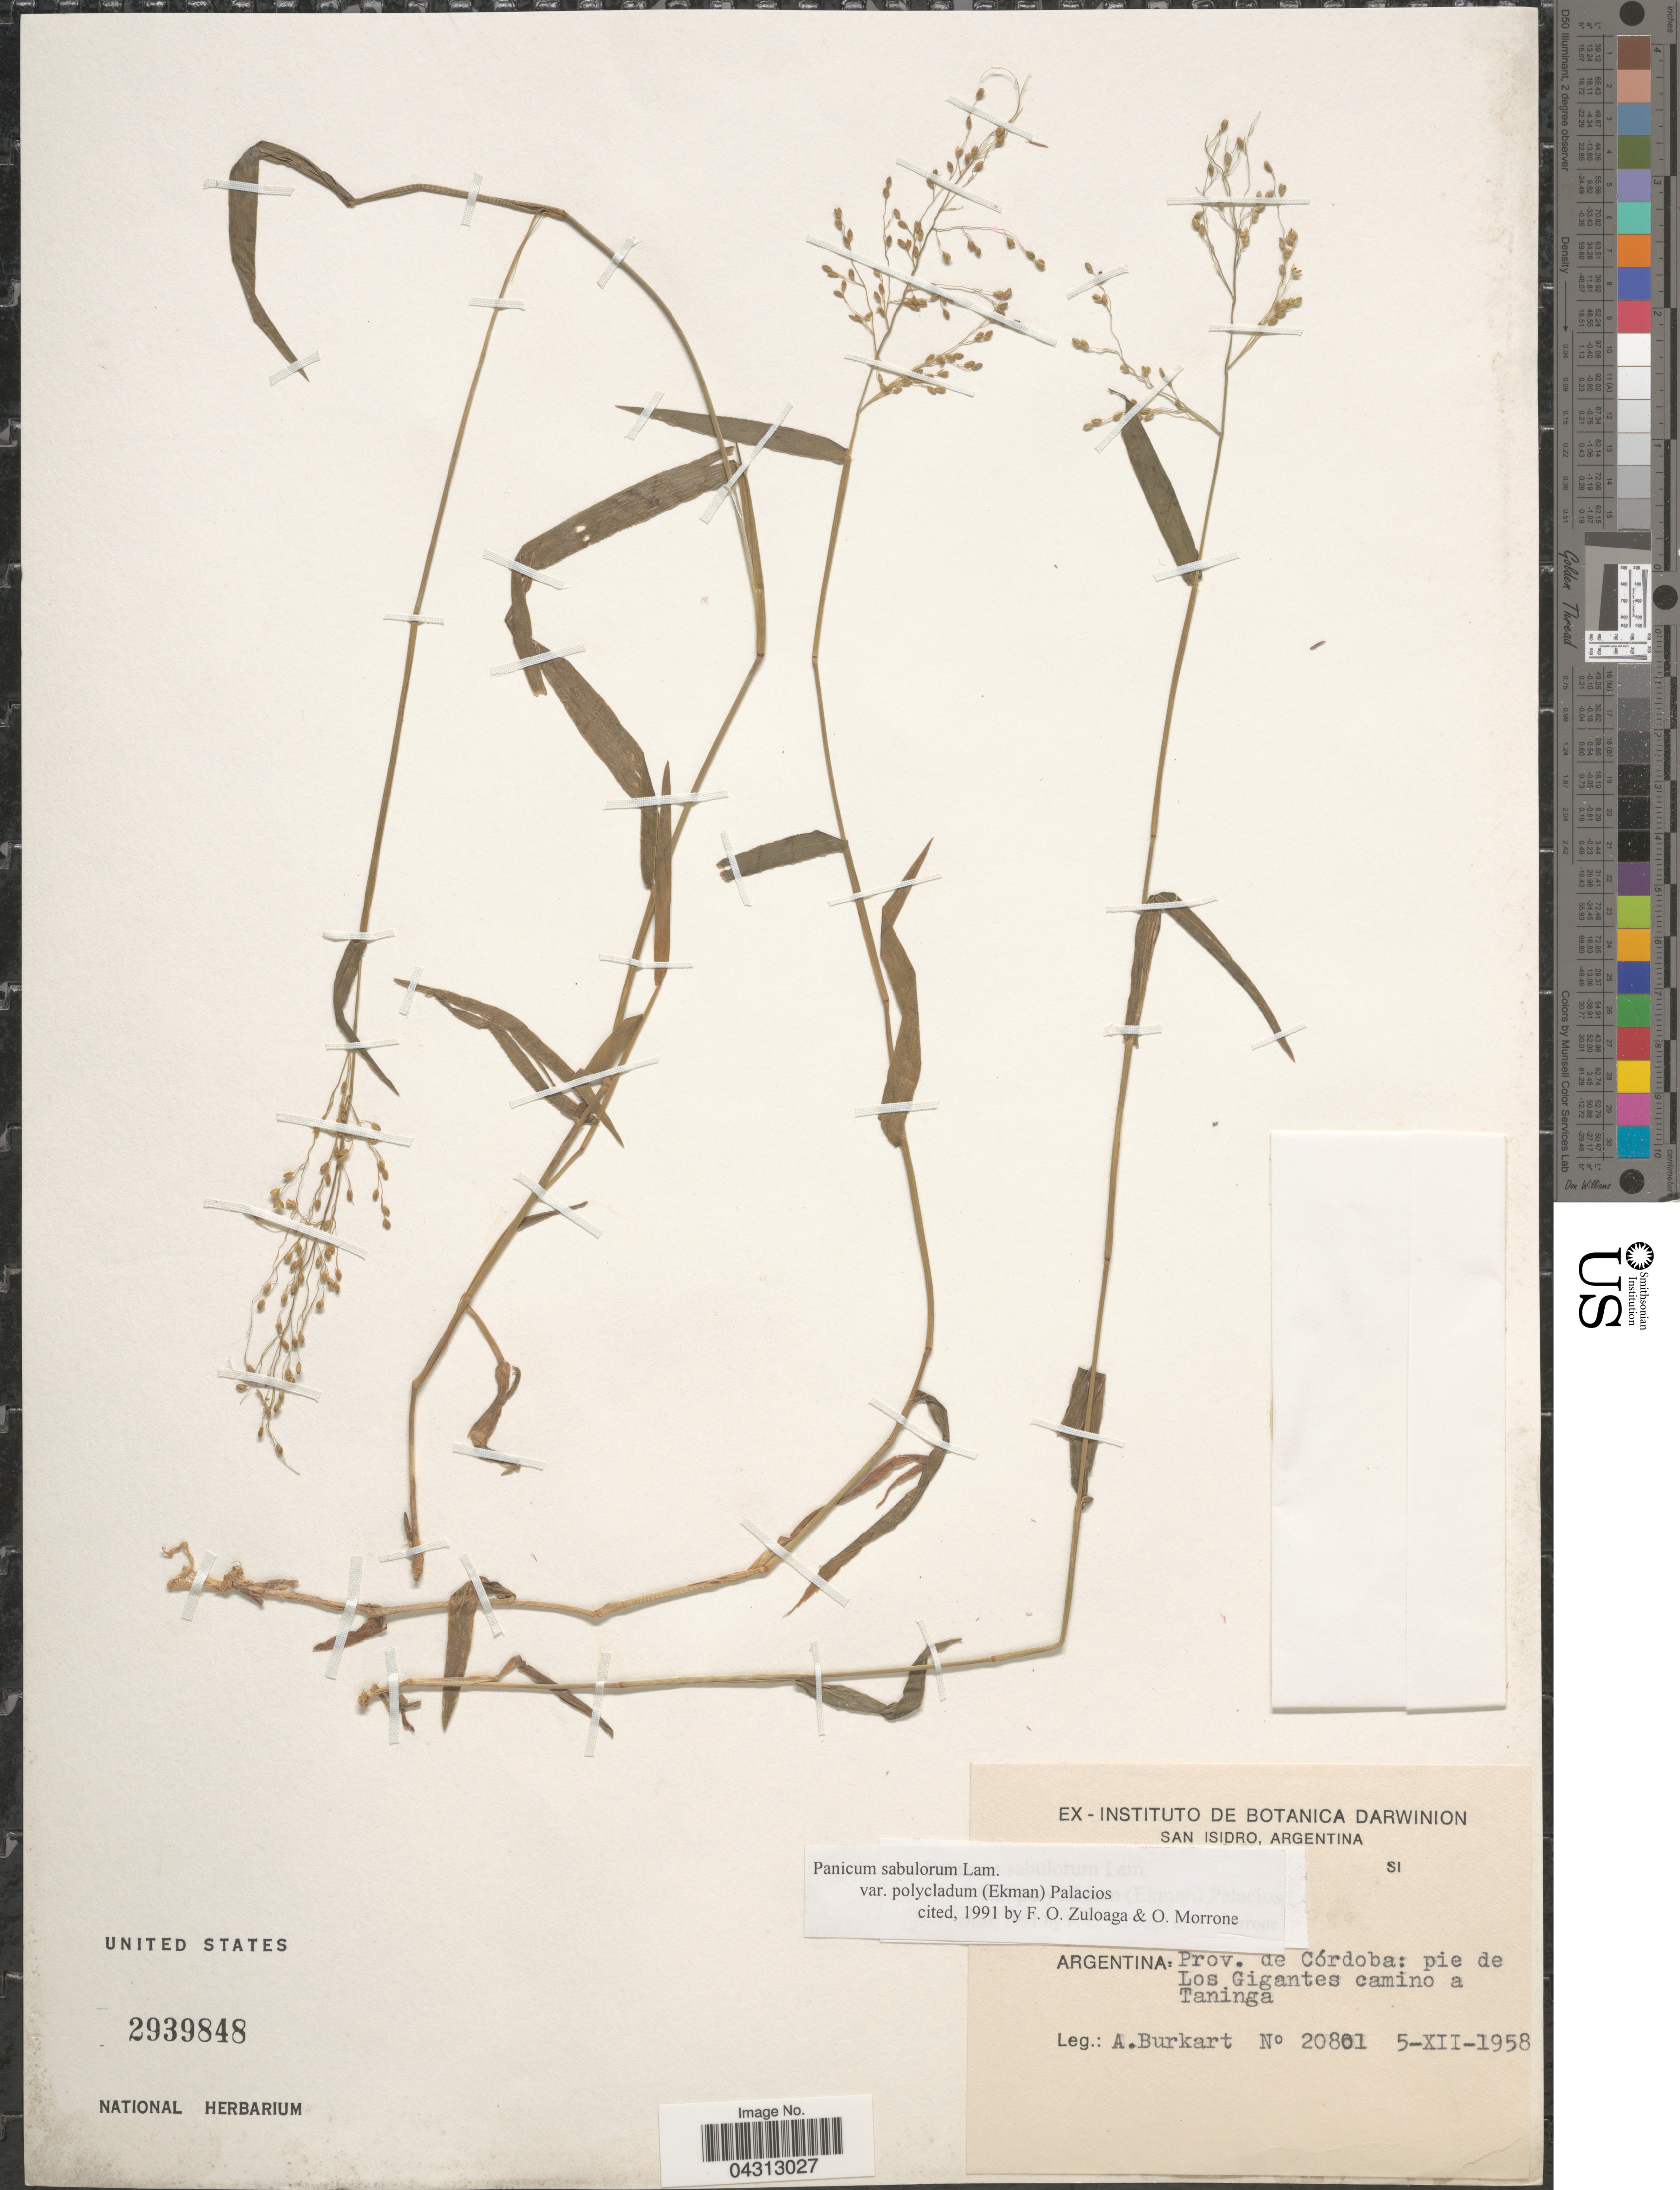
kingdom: Plantae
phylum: Tracheophyta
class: Liliopsida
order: Poales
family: Poaceae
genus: Dichanthelium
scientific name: Dichanthelium sabulorum var. polycladum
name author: (Ekman) Zuloaga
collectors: A. E. Burkart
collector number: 20801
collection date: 1958-12-05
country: Argentina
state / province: Cordoba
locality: Pie de Los Gigantes camino a Taninga.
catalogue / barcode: US 2939848